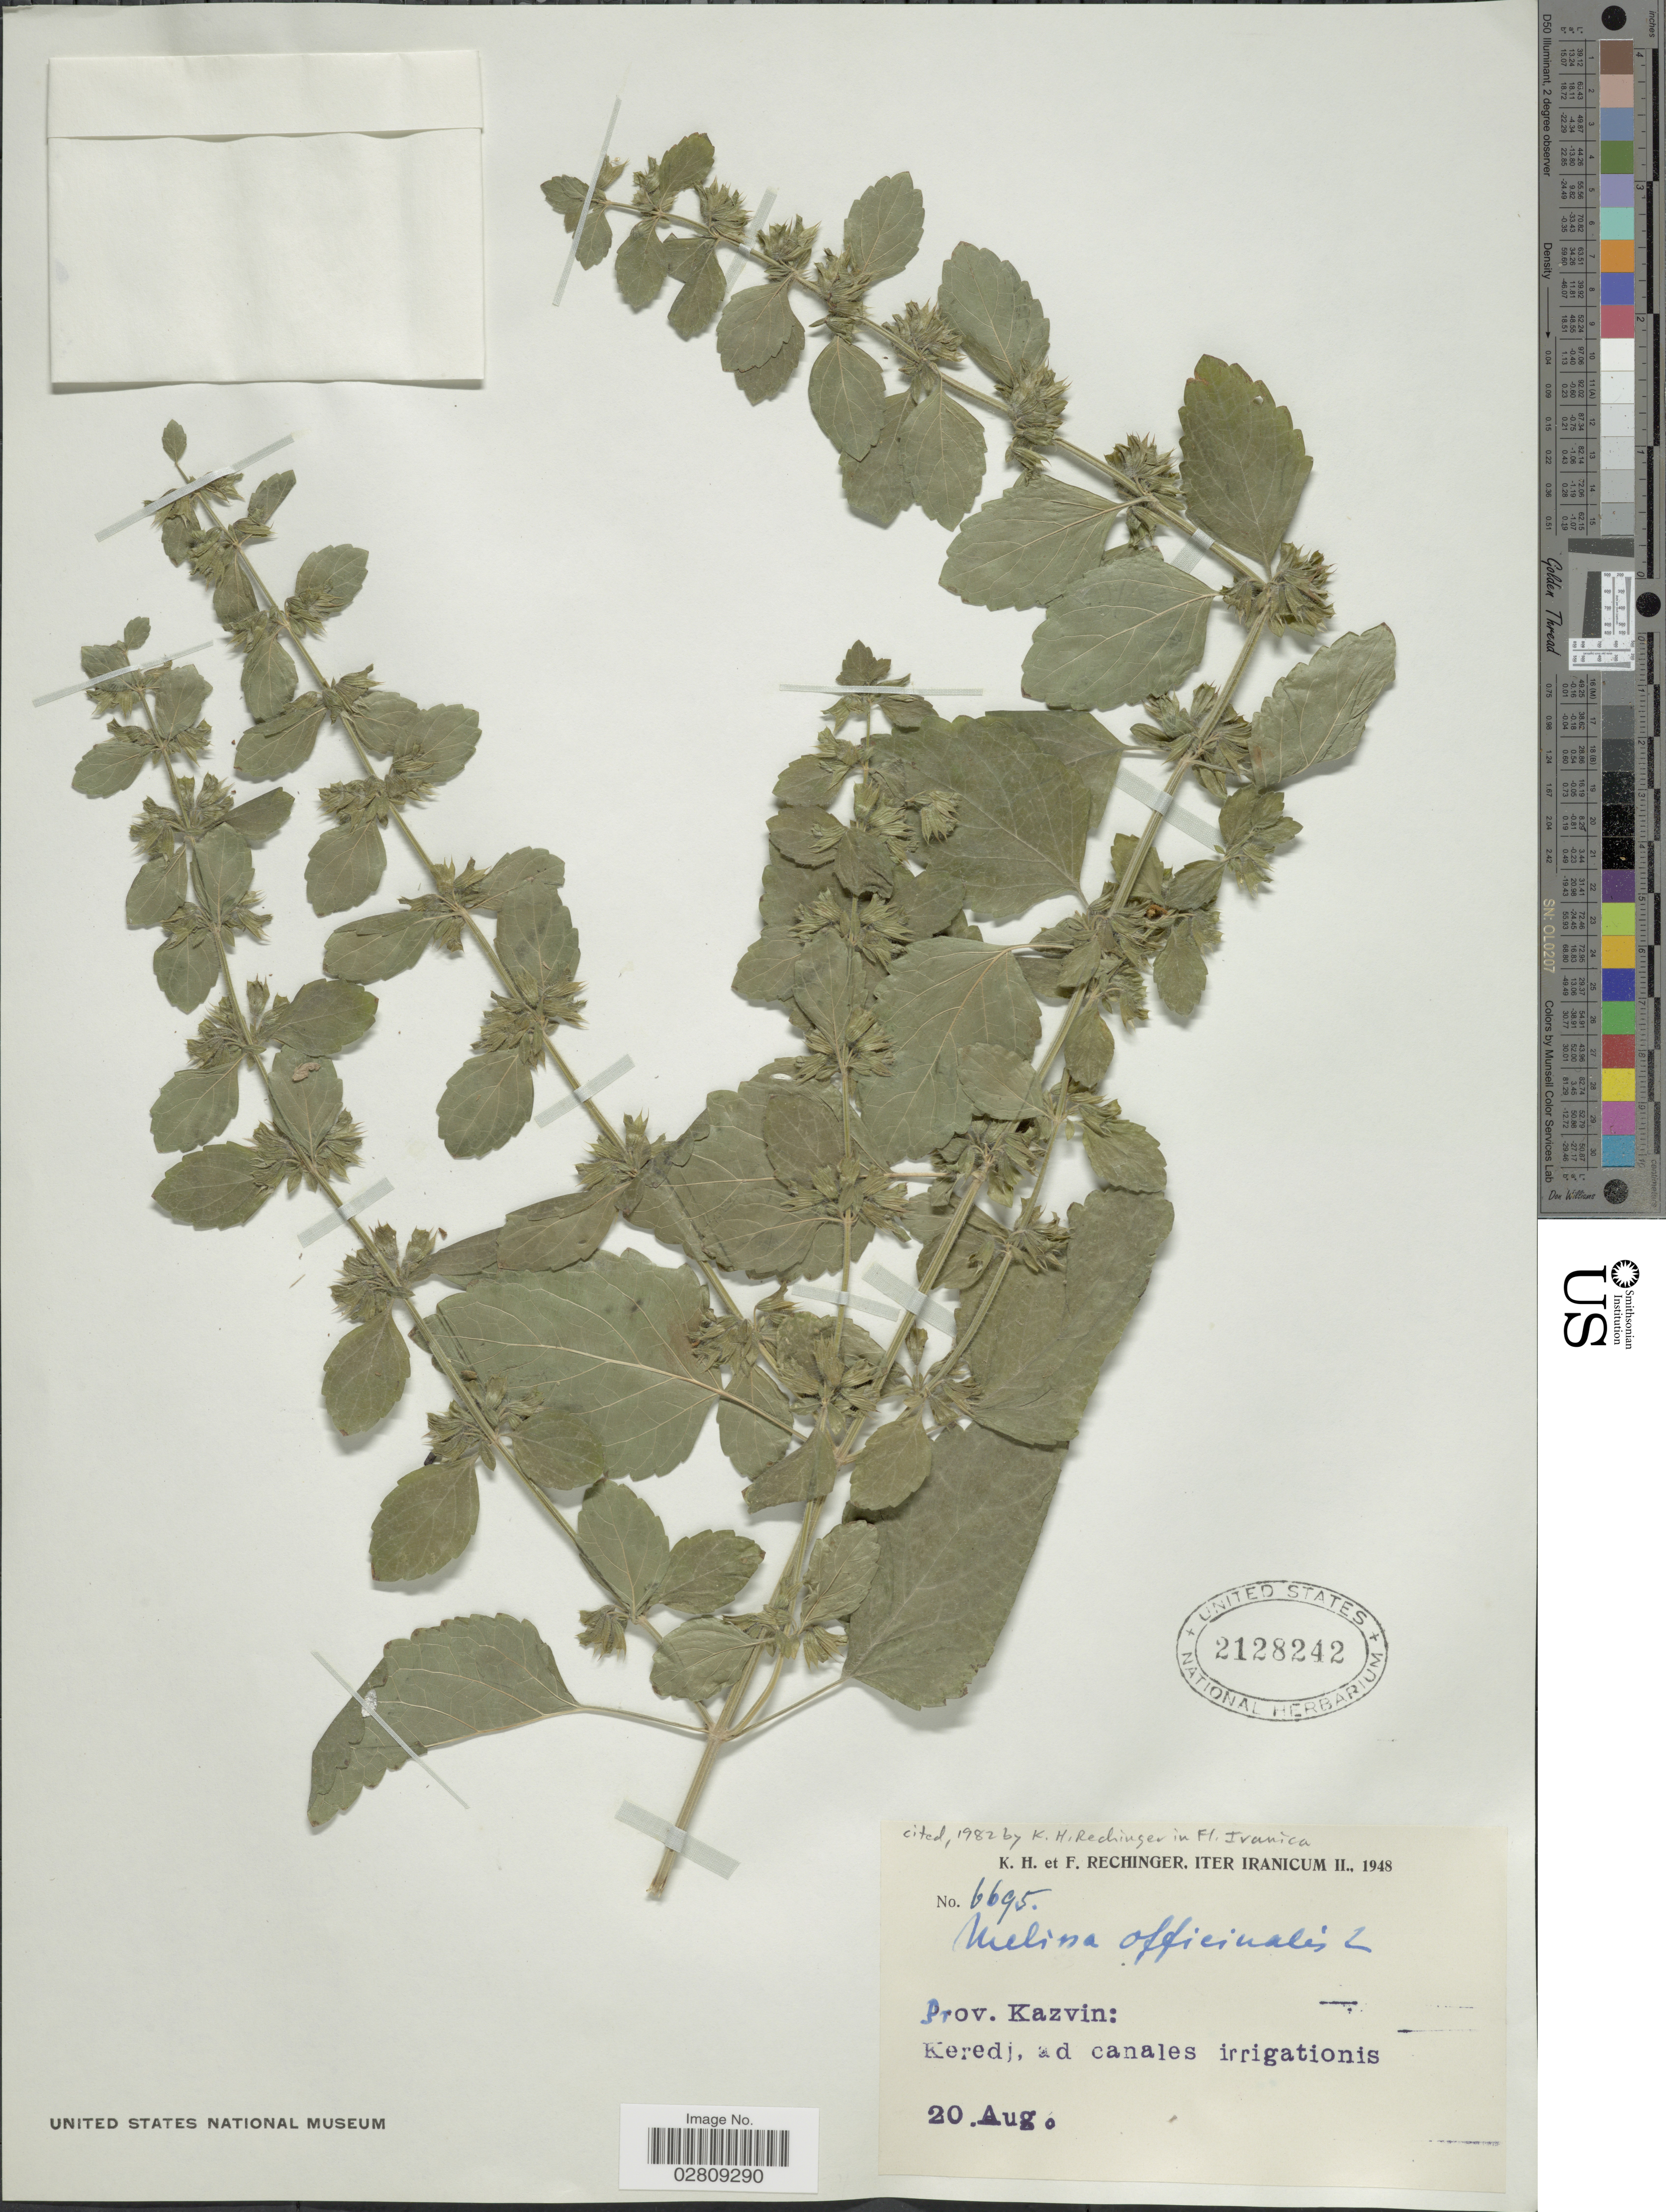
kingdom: Plantae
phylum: Tracheophyta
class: Magnoliopsida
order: Lamiales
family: Lamiaceae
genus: Melissa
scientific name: Melissa officinalis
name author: L.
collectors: K. H. Rechinger & F. Rechinger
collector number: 6695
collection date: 1948-08-20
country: Iran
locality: Prov. Kazvin: Keredj, ad canales irrigationis.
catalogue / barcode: US 2128242